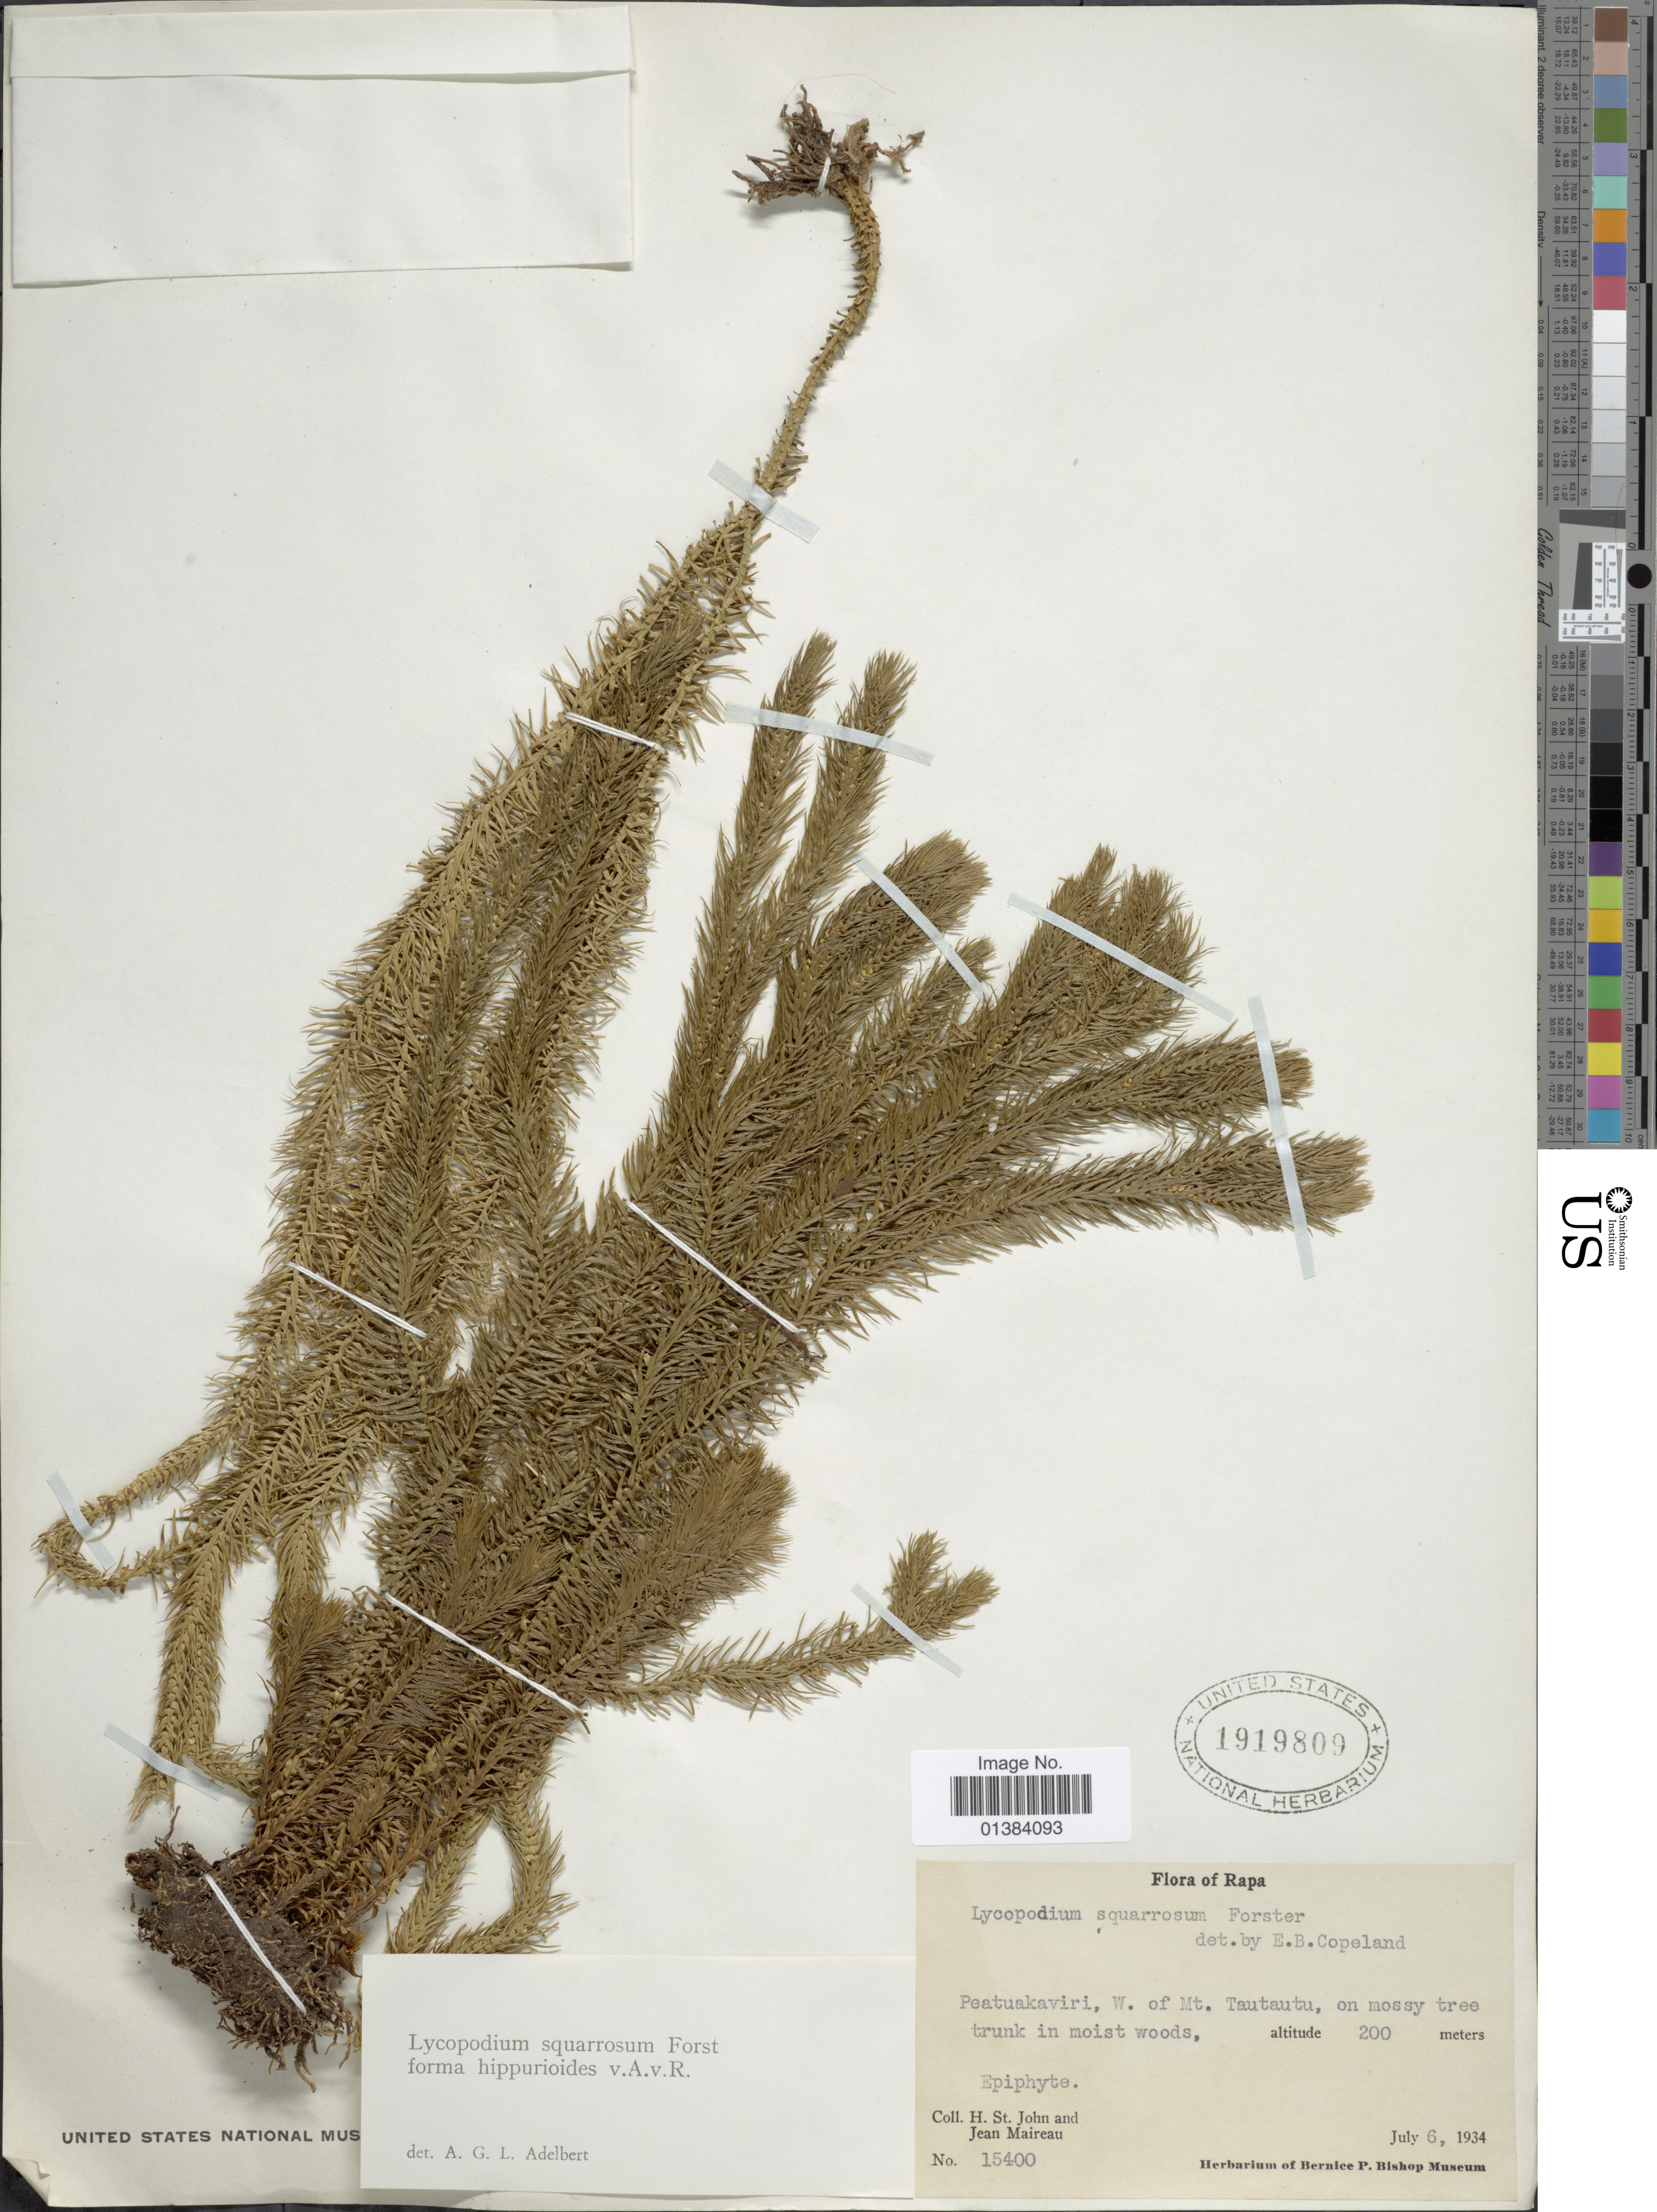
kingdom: Plantae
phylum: Tracheophyta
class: Lycopodiopsida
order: Lycopodiales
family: Lycopodiaceae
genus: Phlegmariurus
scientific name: Phlegmariurus squarrosus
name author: (G. Forst.) Á. Löve & D. Löve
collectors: H. St. John & J. Maireau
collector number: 15400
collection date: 1934-07-06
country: French Polynesia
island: Rapa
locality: Rapa. Peatuakaviri, W. of Mt. Tautautu.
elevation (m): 200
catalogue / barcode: US 1919809